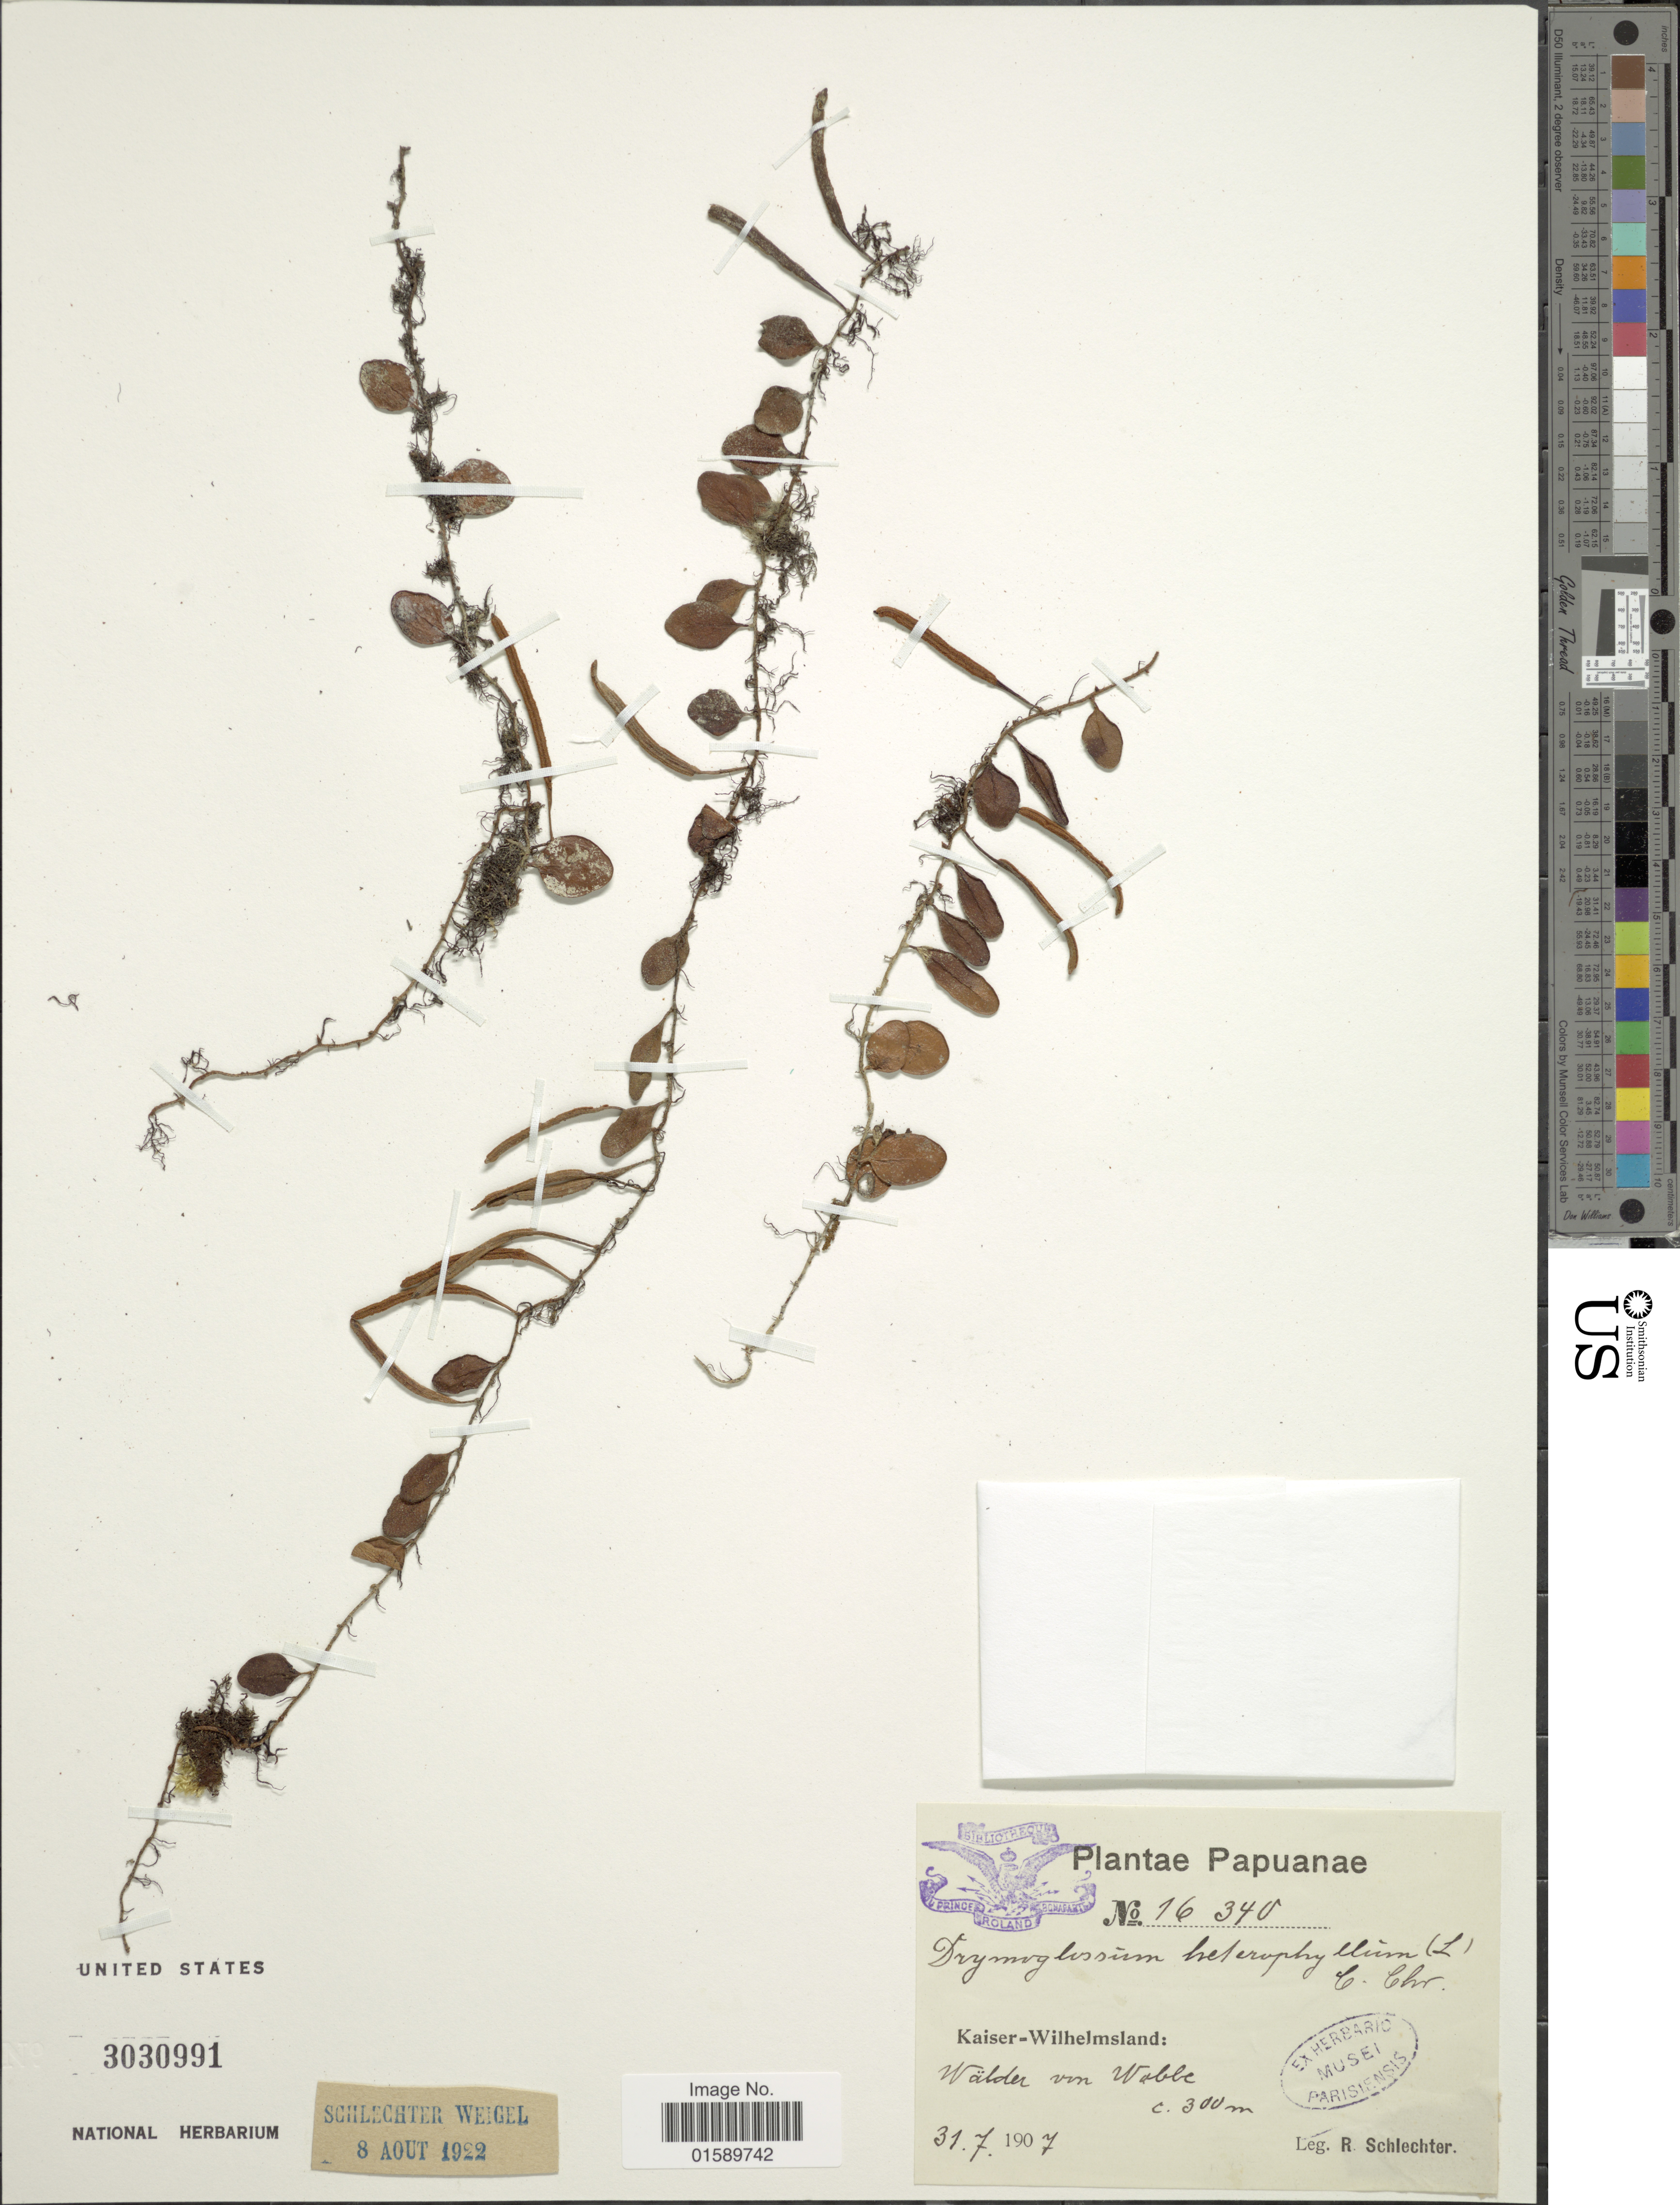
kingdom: Plantae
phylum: Tracheophyta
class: Polypodiopsida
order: Polypodiales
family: Polypodiaceae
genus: Pyrrosia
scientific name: Pyrrosia piloselloides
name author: (L.) M.G. Price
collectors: F. R. R. Schlechter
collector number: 16340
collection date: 1907-07-31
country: Papua New Guinea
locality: Papuanae, Kaiser-Wilhelmsland: Wälder von Woble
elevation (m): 300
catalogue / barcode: US 3030991